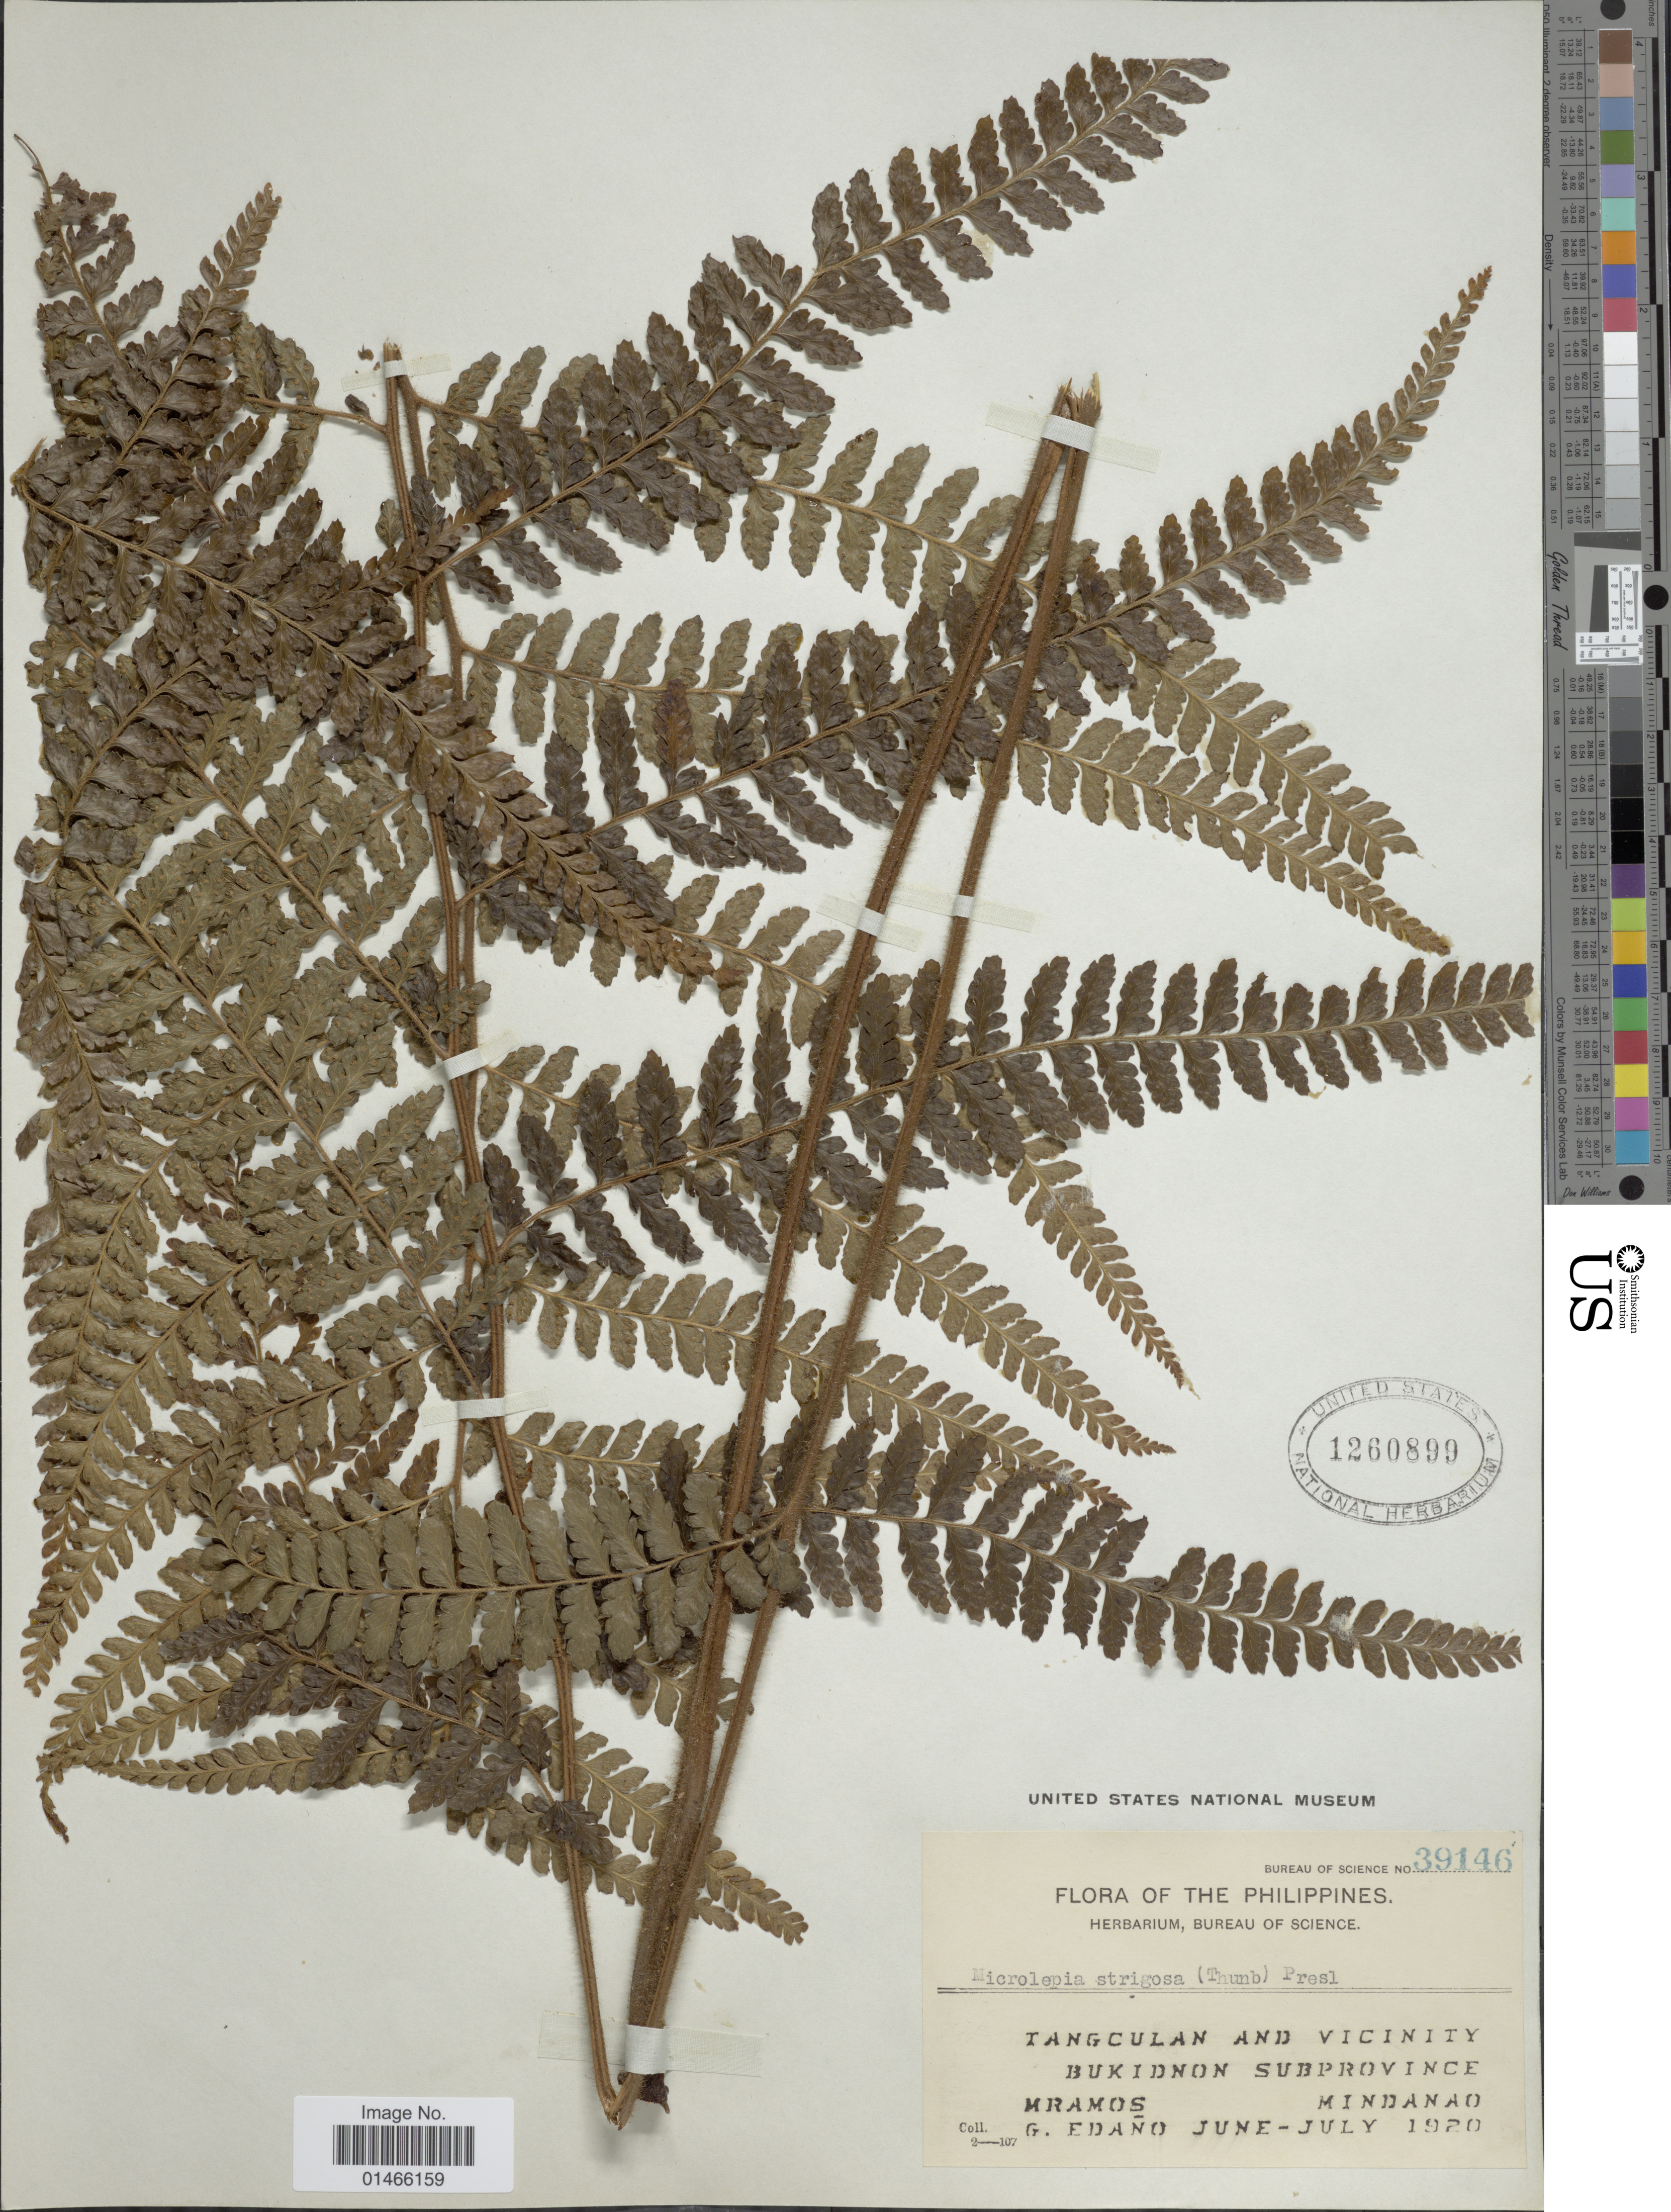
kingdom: Plantae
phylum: Tracheophyta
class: Polypodiopsida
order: Polypodiales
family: Dennstaedtiaceae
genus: Microlepia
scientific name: Microlepia strigosa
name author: (Thunb.) J. Presl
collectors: M. Ramos & G. Edaño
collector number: Bureau of Science 39146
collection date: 1920-06/1920-07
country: Philippines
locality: Tangculan and Vicinity, Bukidnon Subprovince, Mindanao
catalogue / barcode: US 1260899